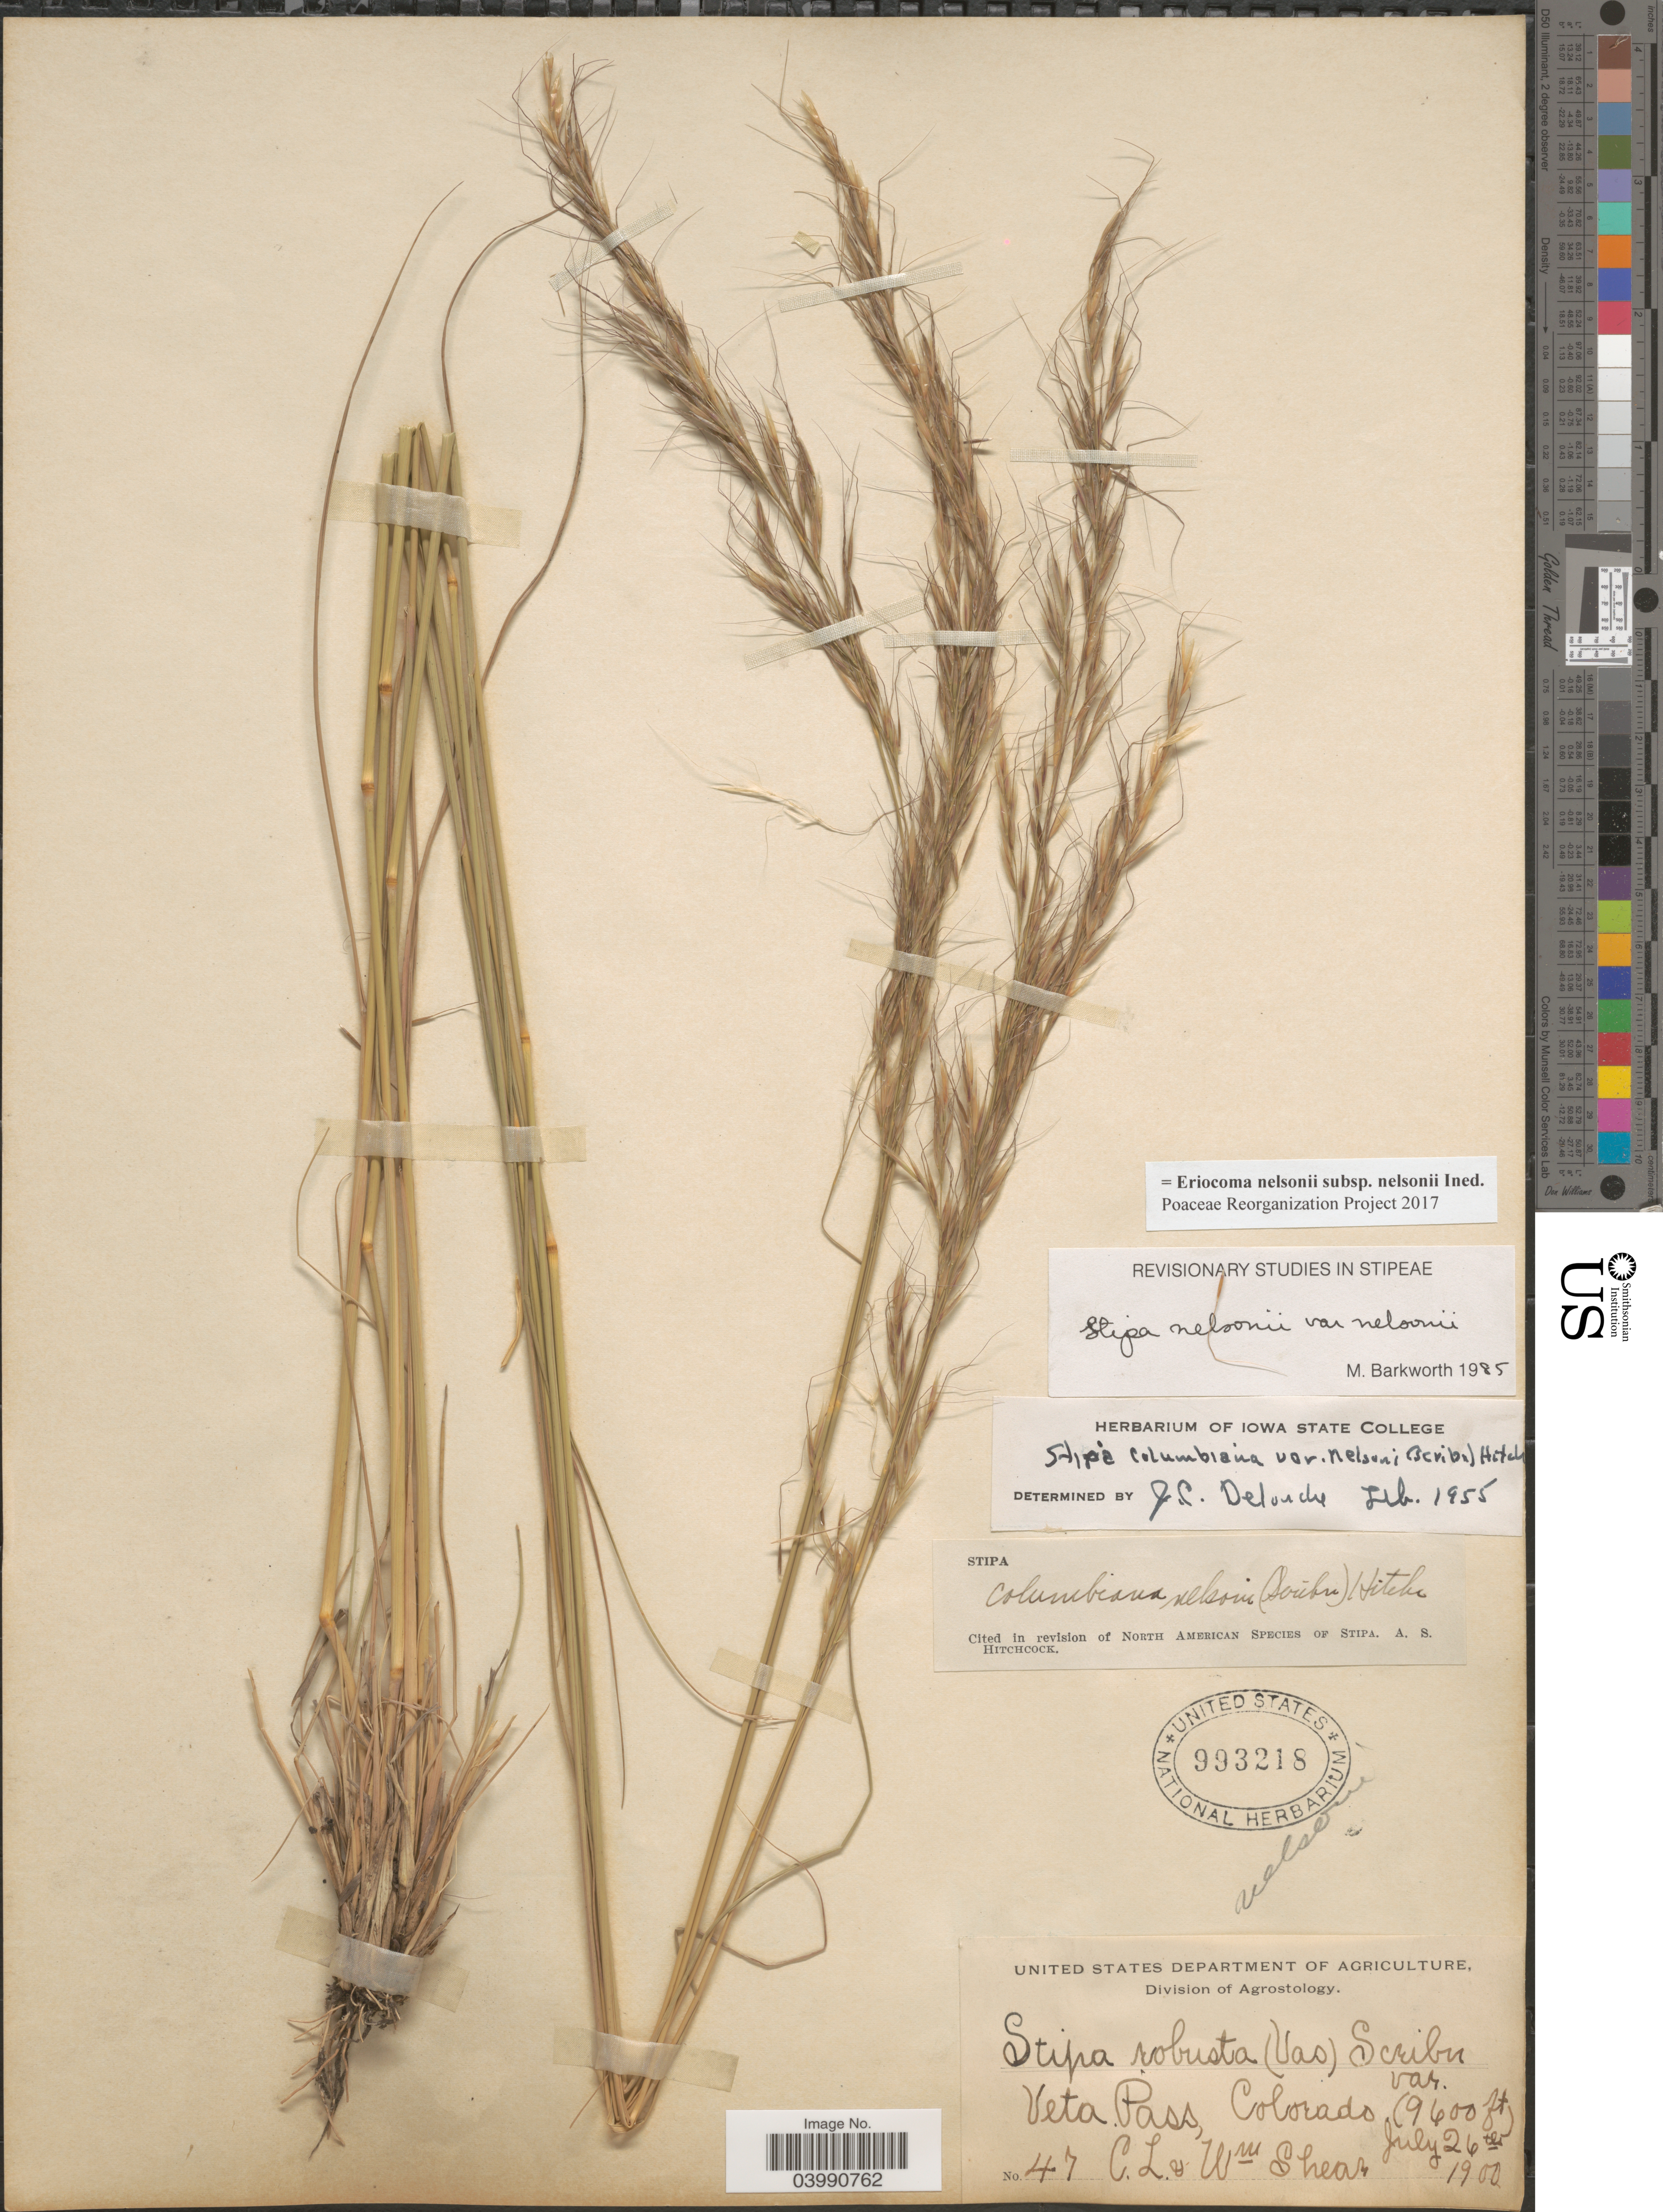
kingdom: Plantae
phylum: Tracheophyta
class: Liliopsida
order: Poales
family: Poaceae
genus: Eriocoma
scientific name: Eriocoma nelsonii subsp. nelsonii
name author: (Scribn.) Romasch.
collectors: C. L. Shear & W. Shear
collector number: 47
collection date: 1900-07-26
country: United States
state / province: Colorado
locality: Veta Pass.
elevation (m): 2926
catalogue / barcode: US 993218